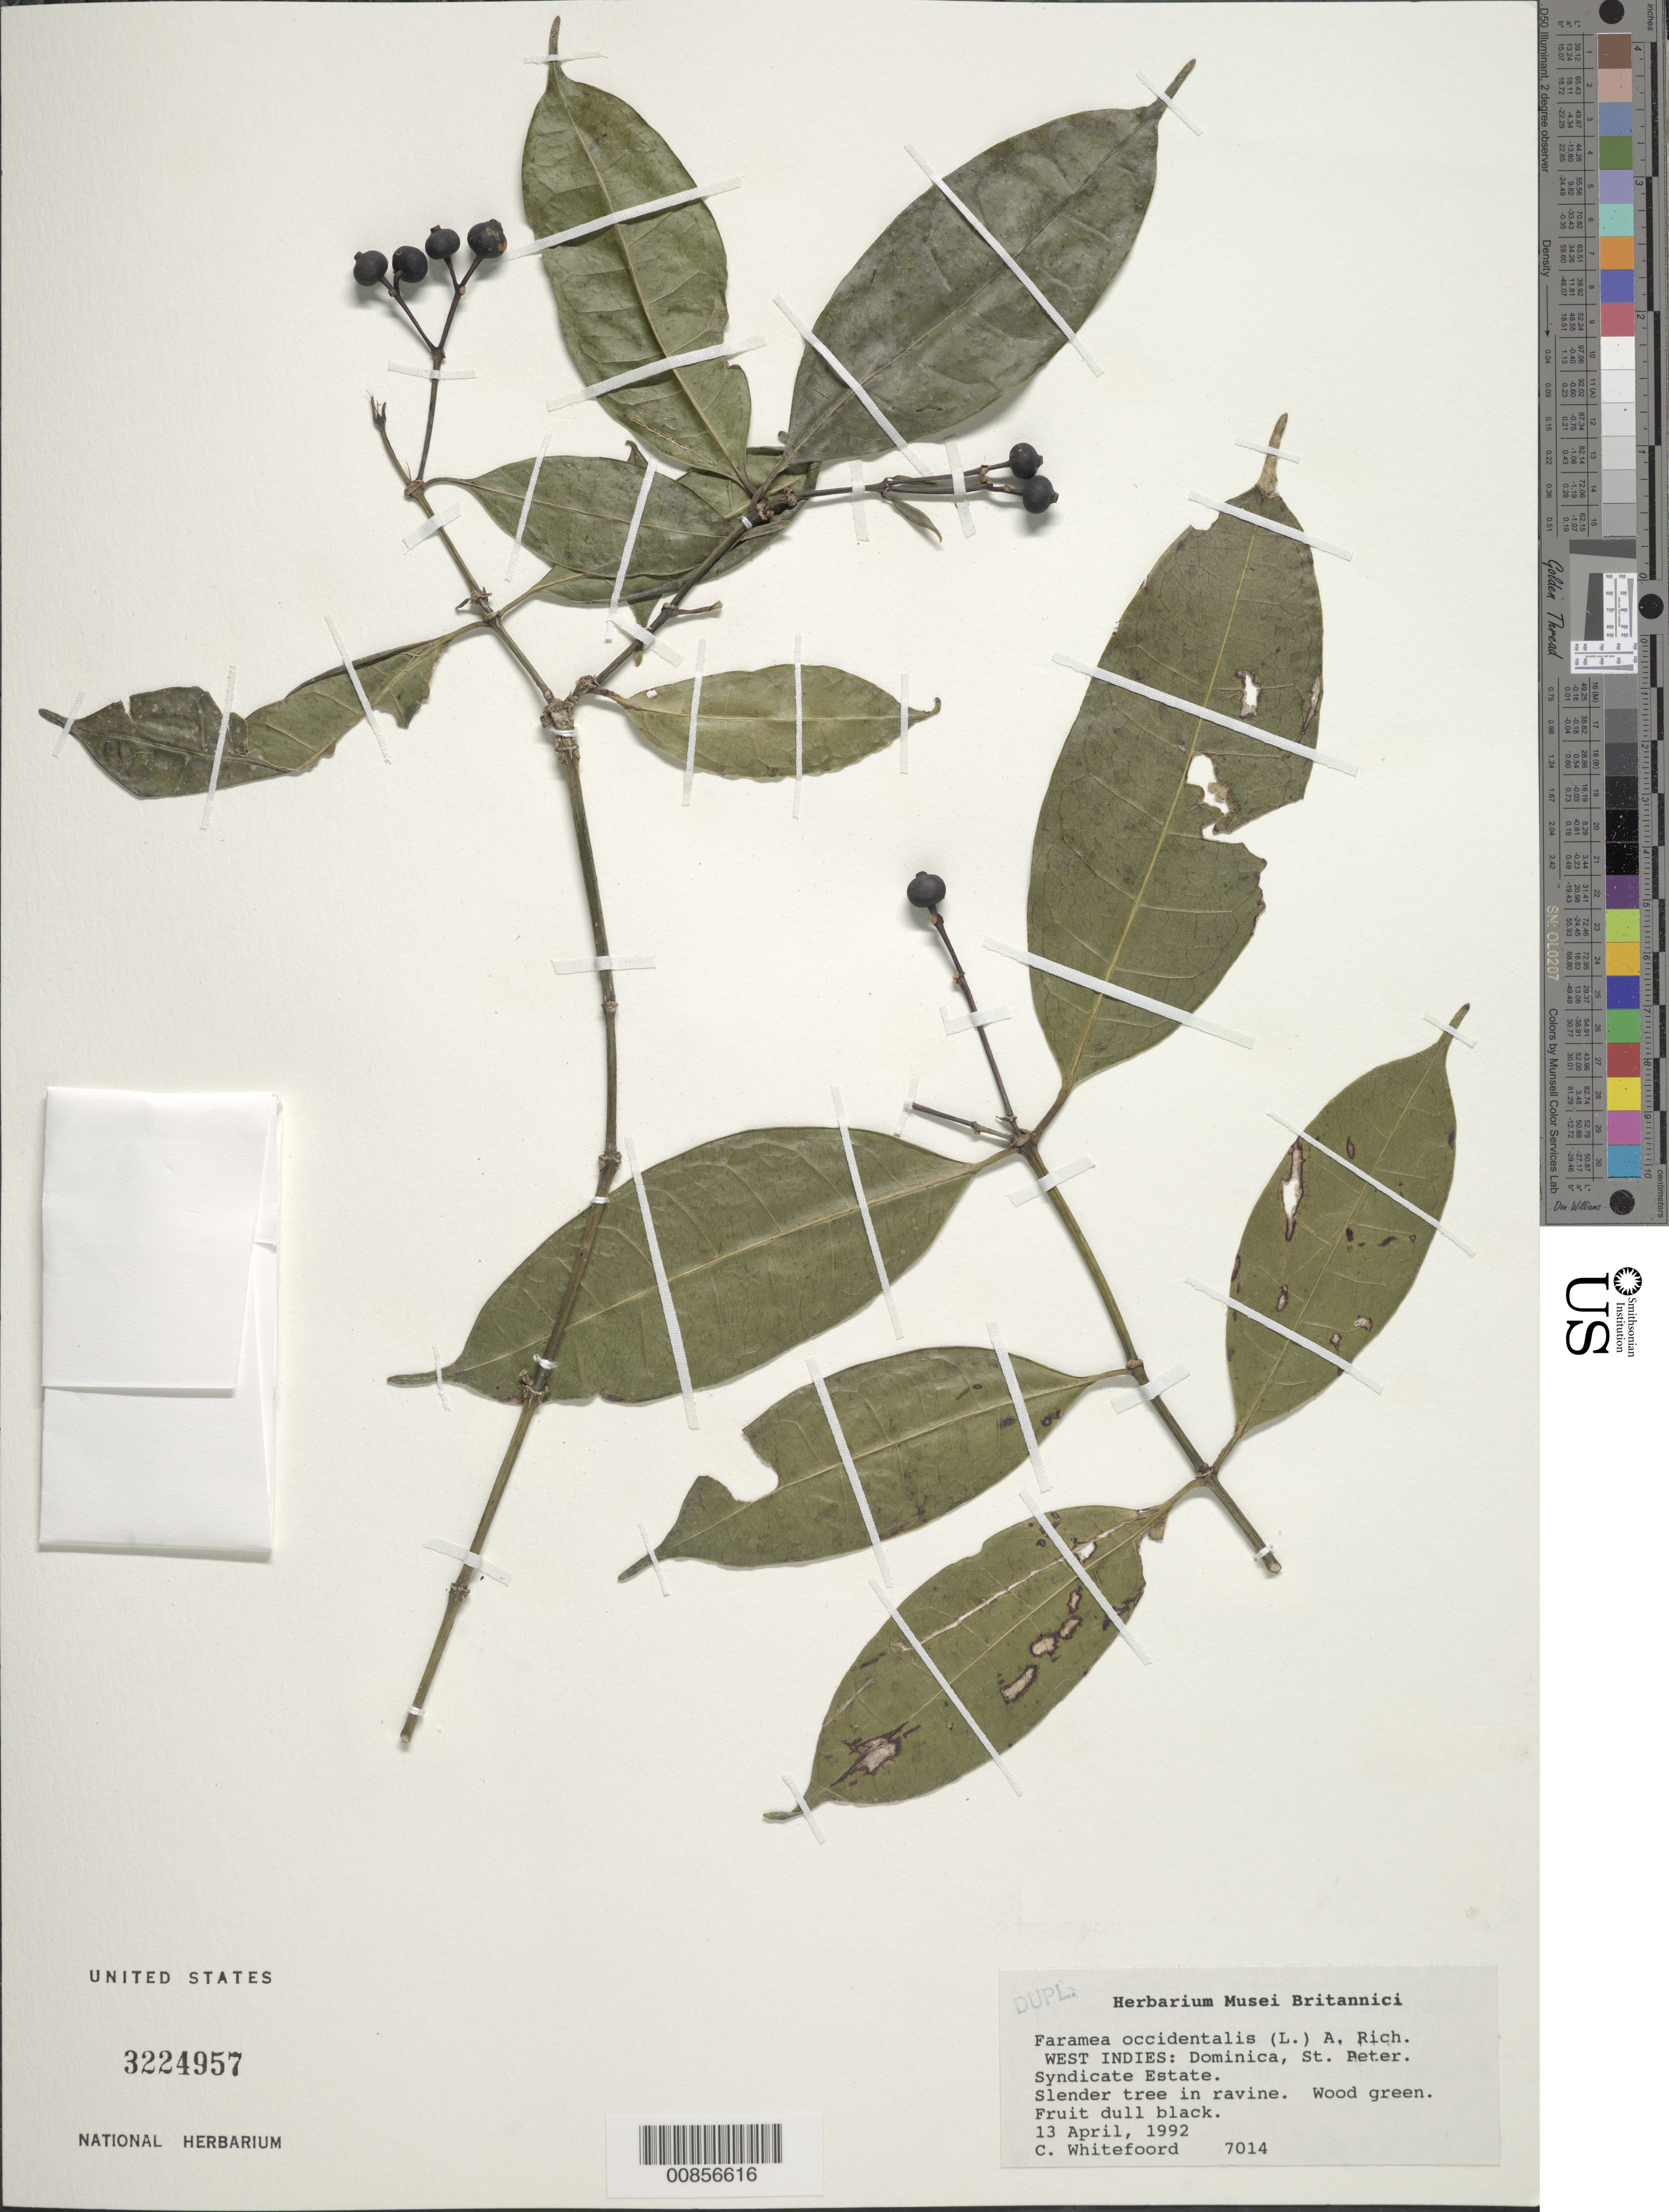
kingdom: Plantae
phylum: Tracheophyta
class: Magnoliopsida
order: Gentianales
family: Rubiaceae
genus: Faramea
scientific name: Faramea occidentalis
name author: (L.) A. Rich.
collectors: C. Whitefoord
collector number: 7014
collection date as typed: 13 Apr 1992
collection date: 1992-04-13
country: Dominica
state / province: St. Peter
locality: Syndicate Estate.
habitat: In ravine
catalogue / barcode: US 3224957